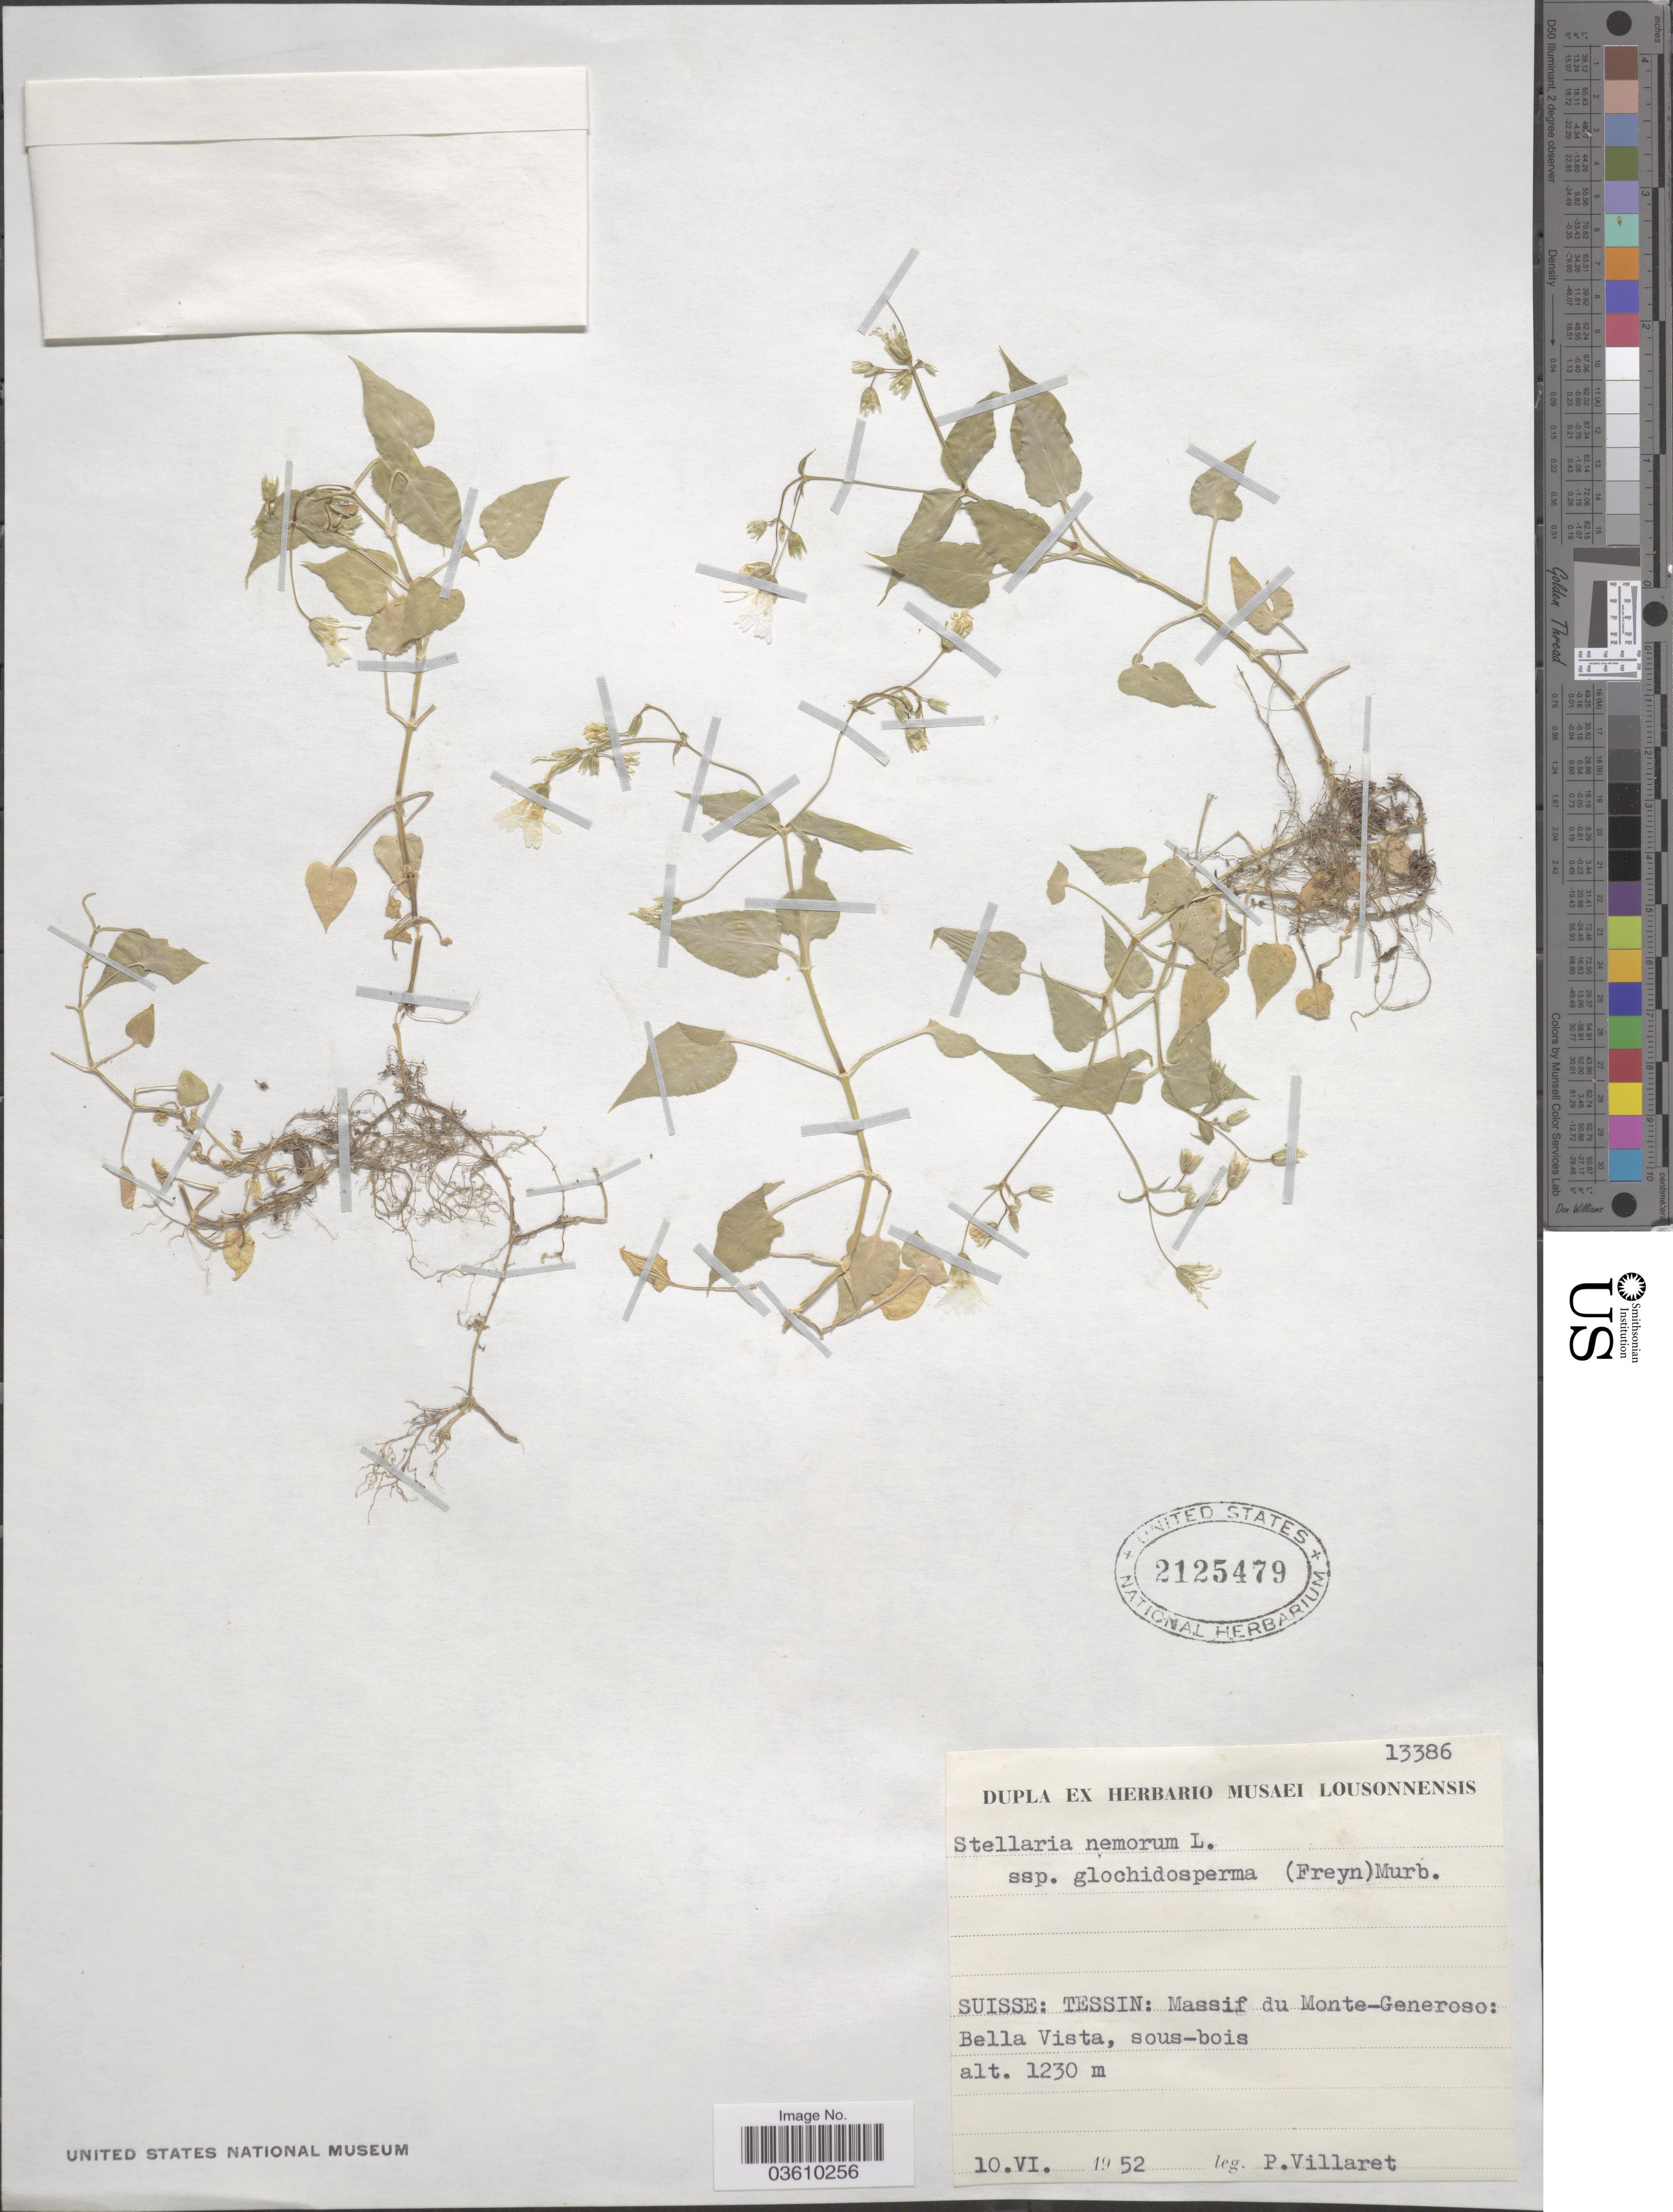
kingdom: Plantae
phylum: Tracheophyta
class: Magnoliopsida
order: Caryophyllales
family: Caryophyllaceae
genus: Stellaria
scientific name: Stellaria nemorum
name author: L.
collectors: P. Villaret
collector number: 13386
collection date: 1952-06-10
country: Switzerland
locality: Suisse: Tessin: Massif du Monte-Generoso: Bella Vista, sous-bois.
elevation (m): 1230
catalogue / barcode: US 2125479